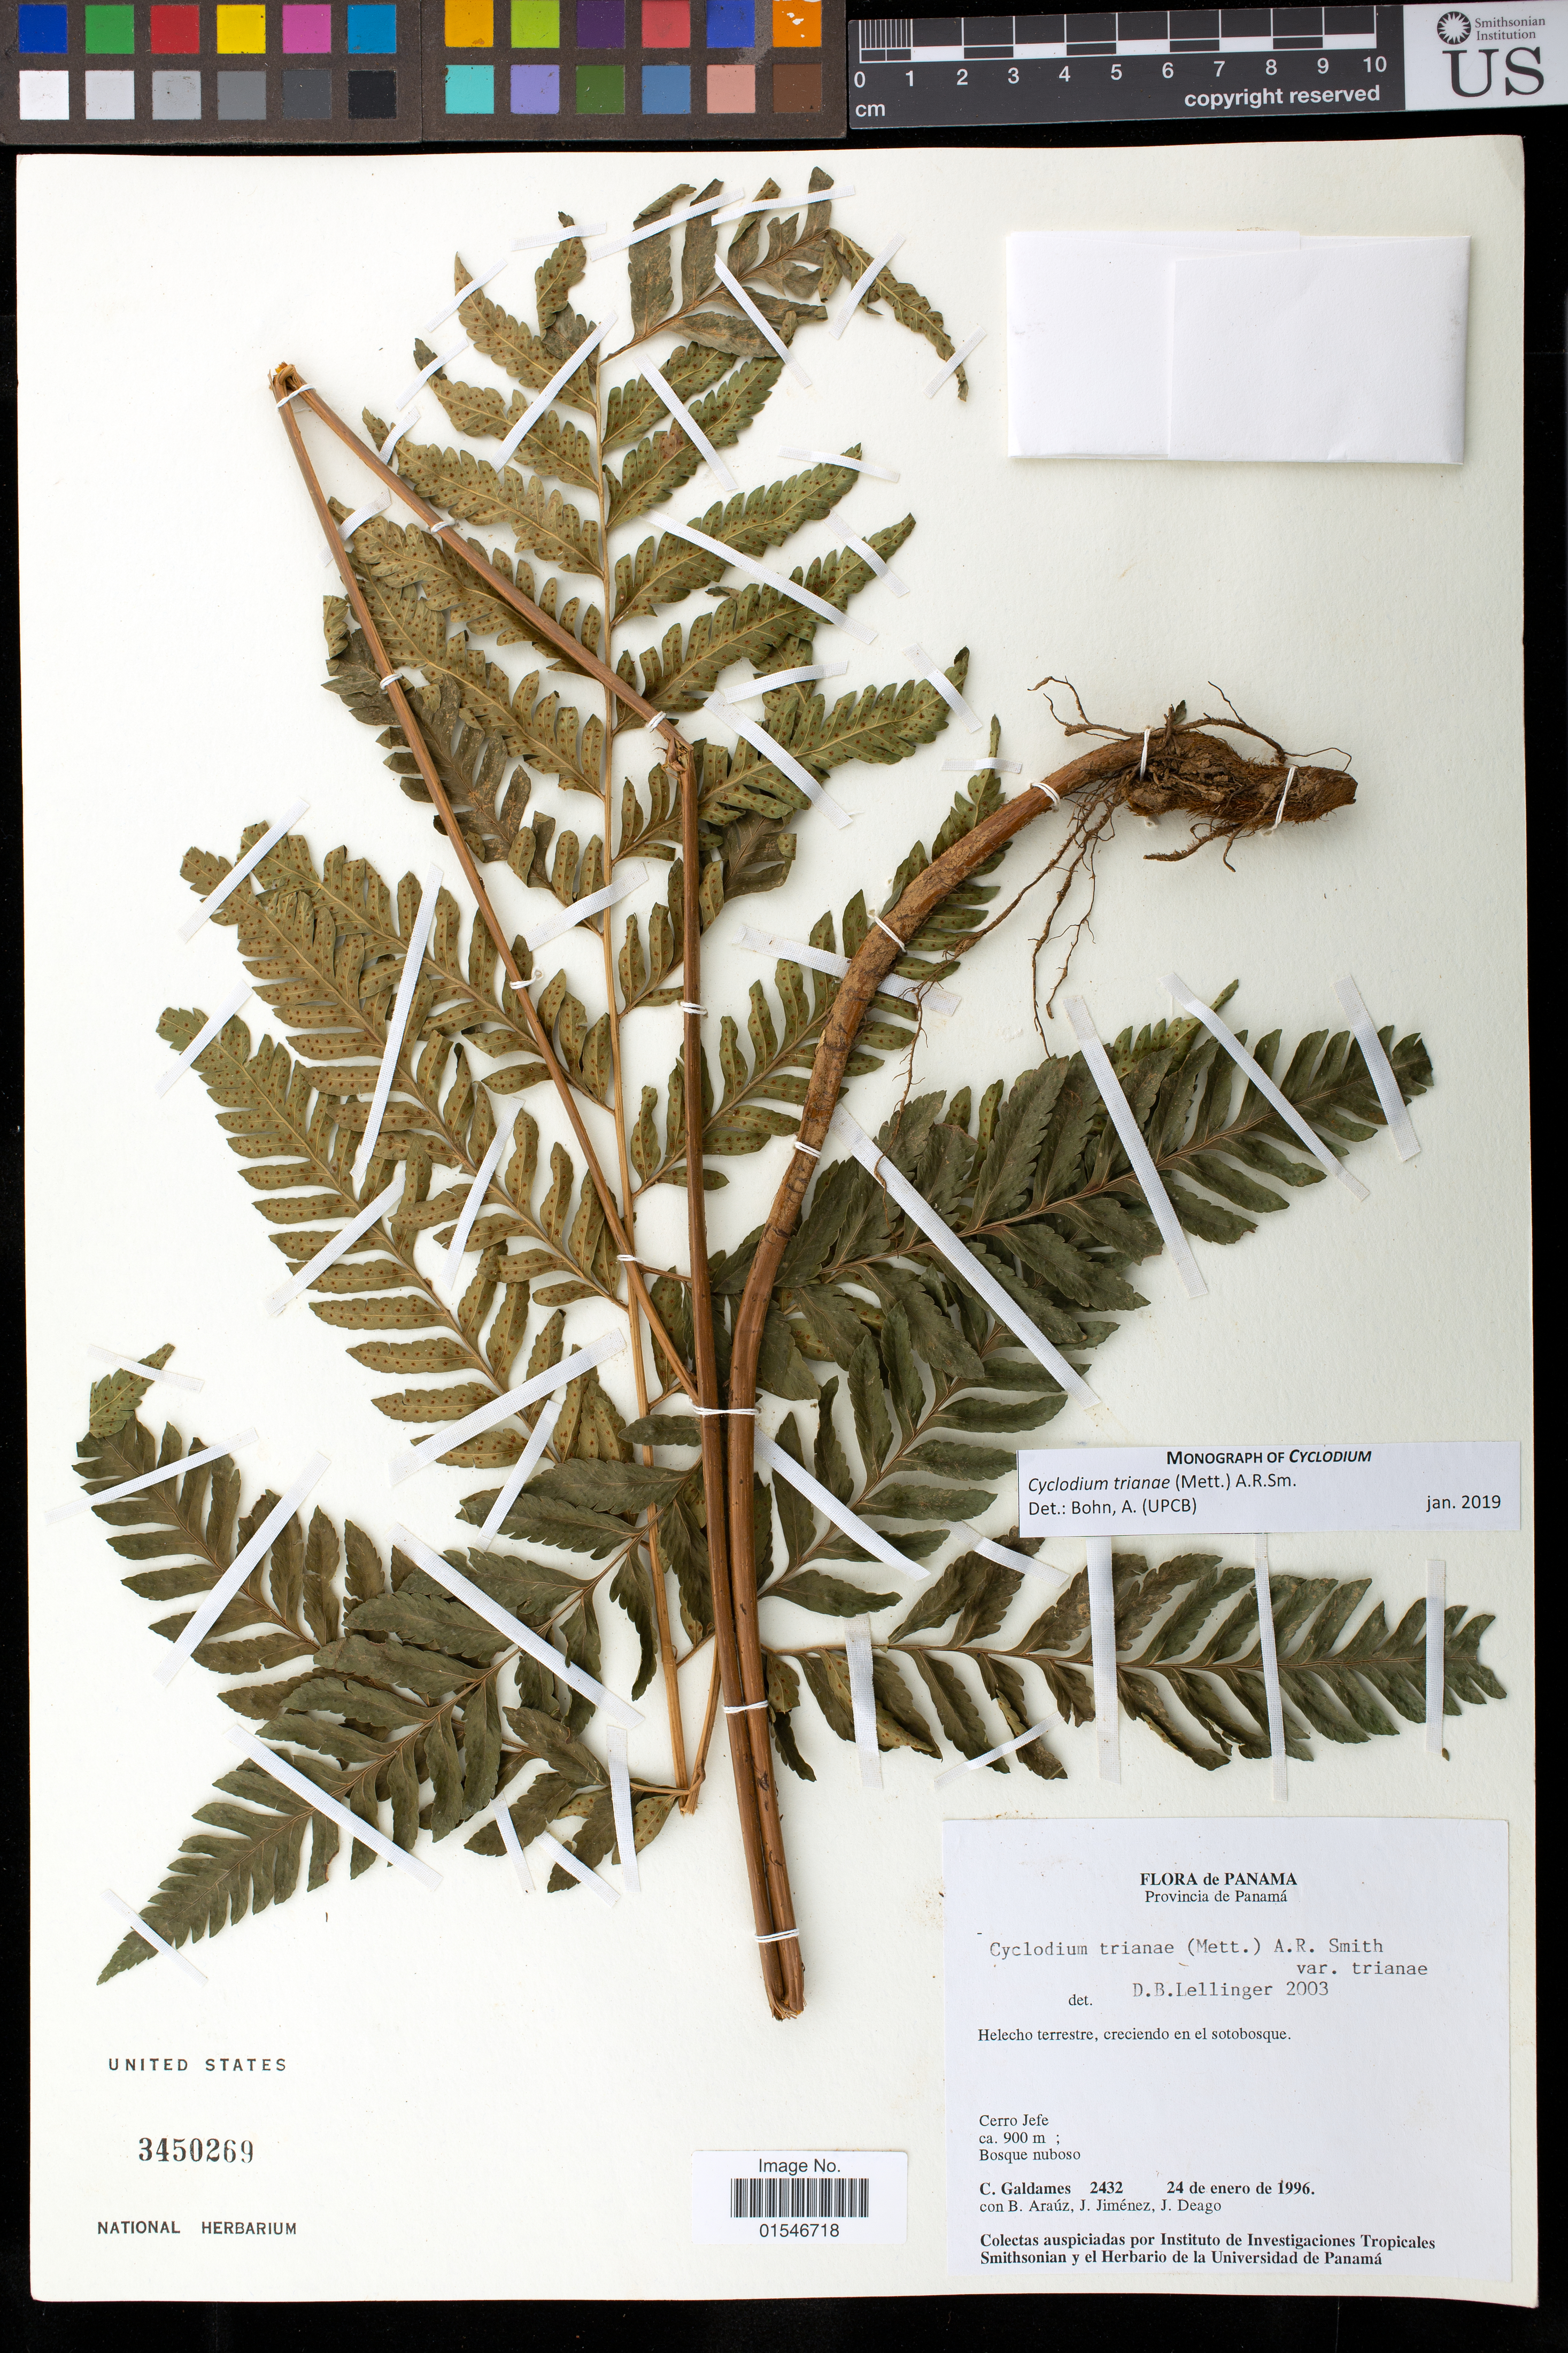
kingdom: Plantae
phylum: Tracheophyta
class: Polypodiopsida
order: Polypodiales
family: Dryopteridaceae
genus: Cyclodium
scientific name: Cyclodium trianae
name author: (Mett.) A.R. Sm.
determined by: Bohn, Amabily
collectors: C. Galdames, B. Araúz, J. Jiménez Ramírez & J. Deago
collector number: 2432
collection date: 1996-01-24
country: Panama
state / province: Panamá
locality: Cerro Jefe. Bosque nuboso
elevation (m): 900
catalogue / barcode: US 3450269